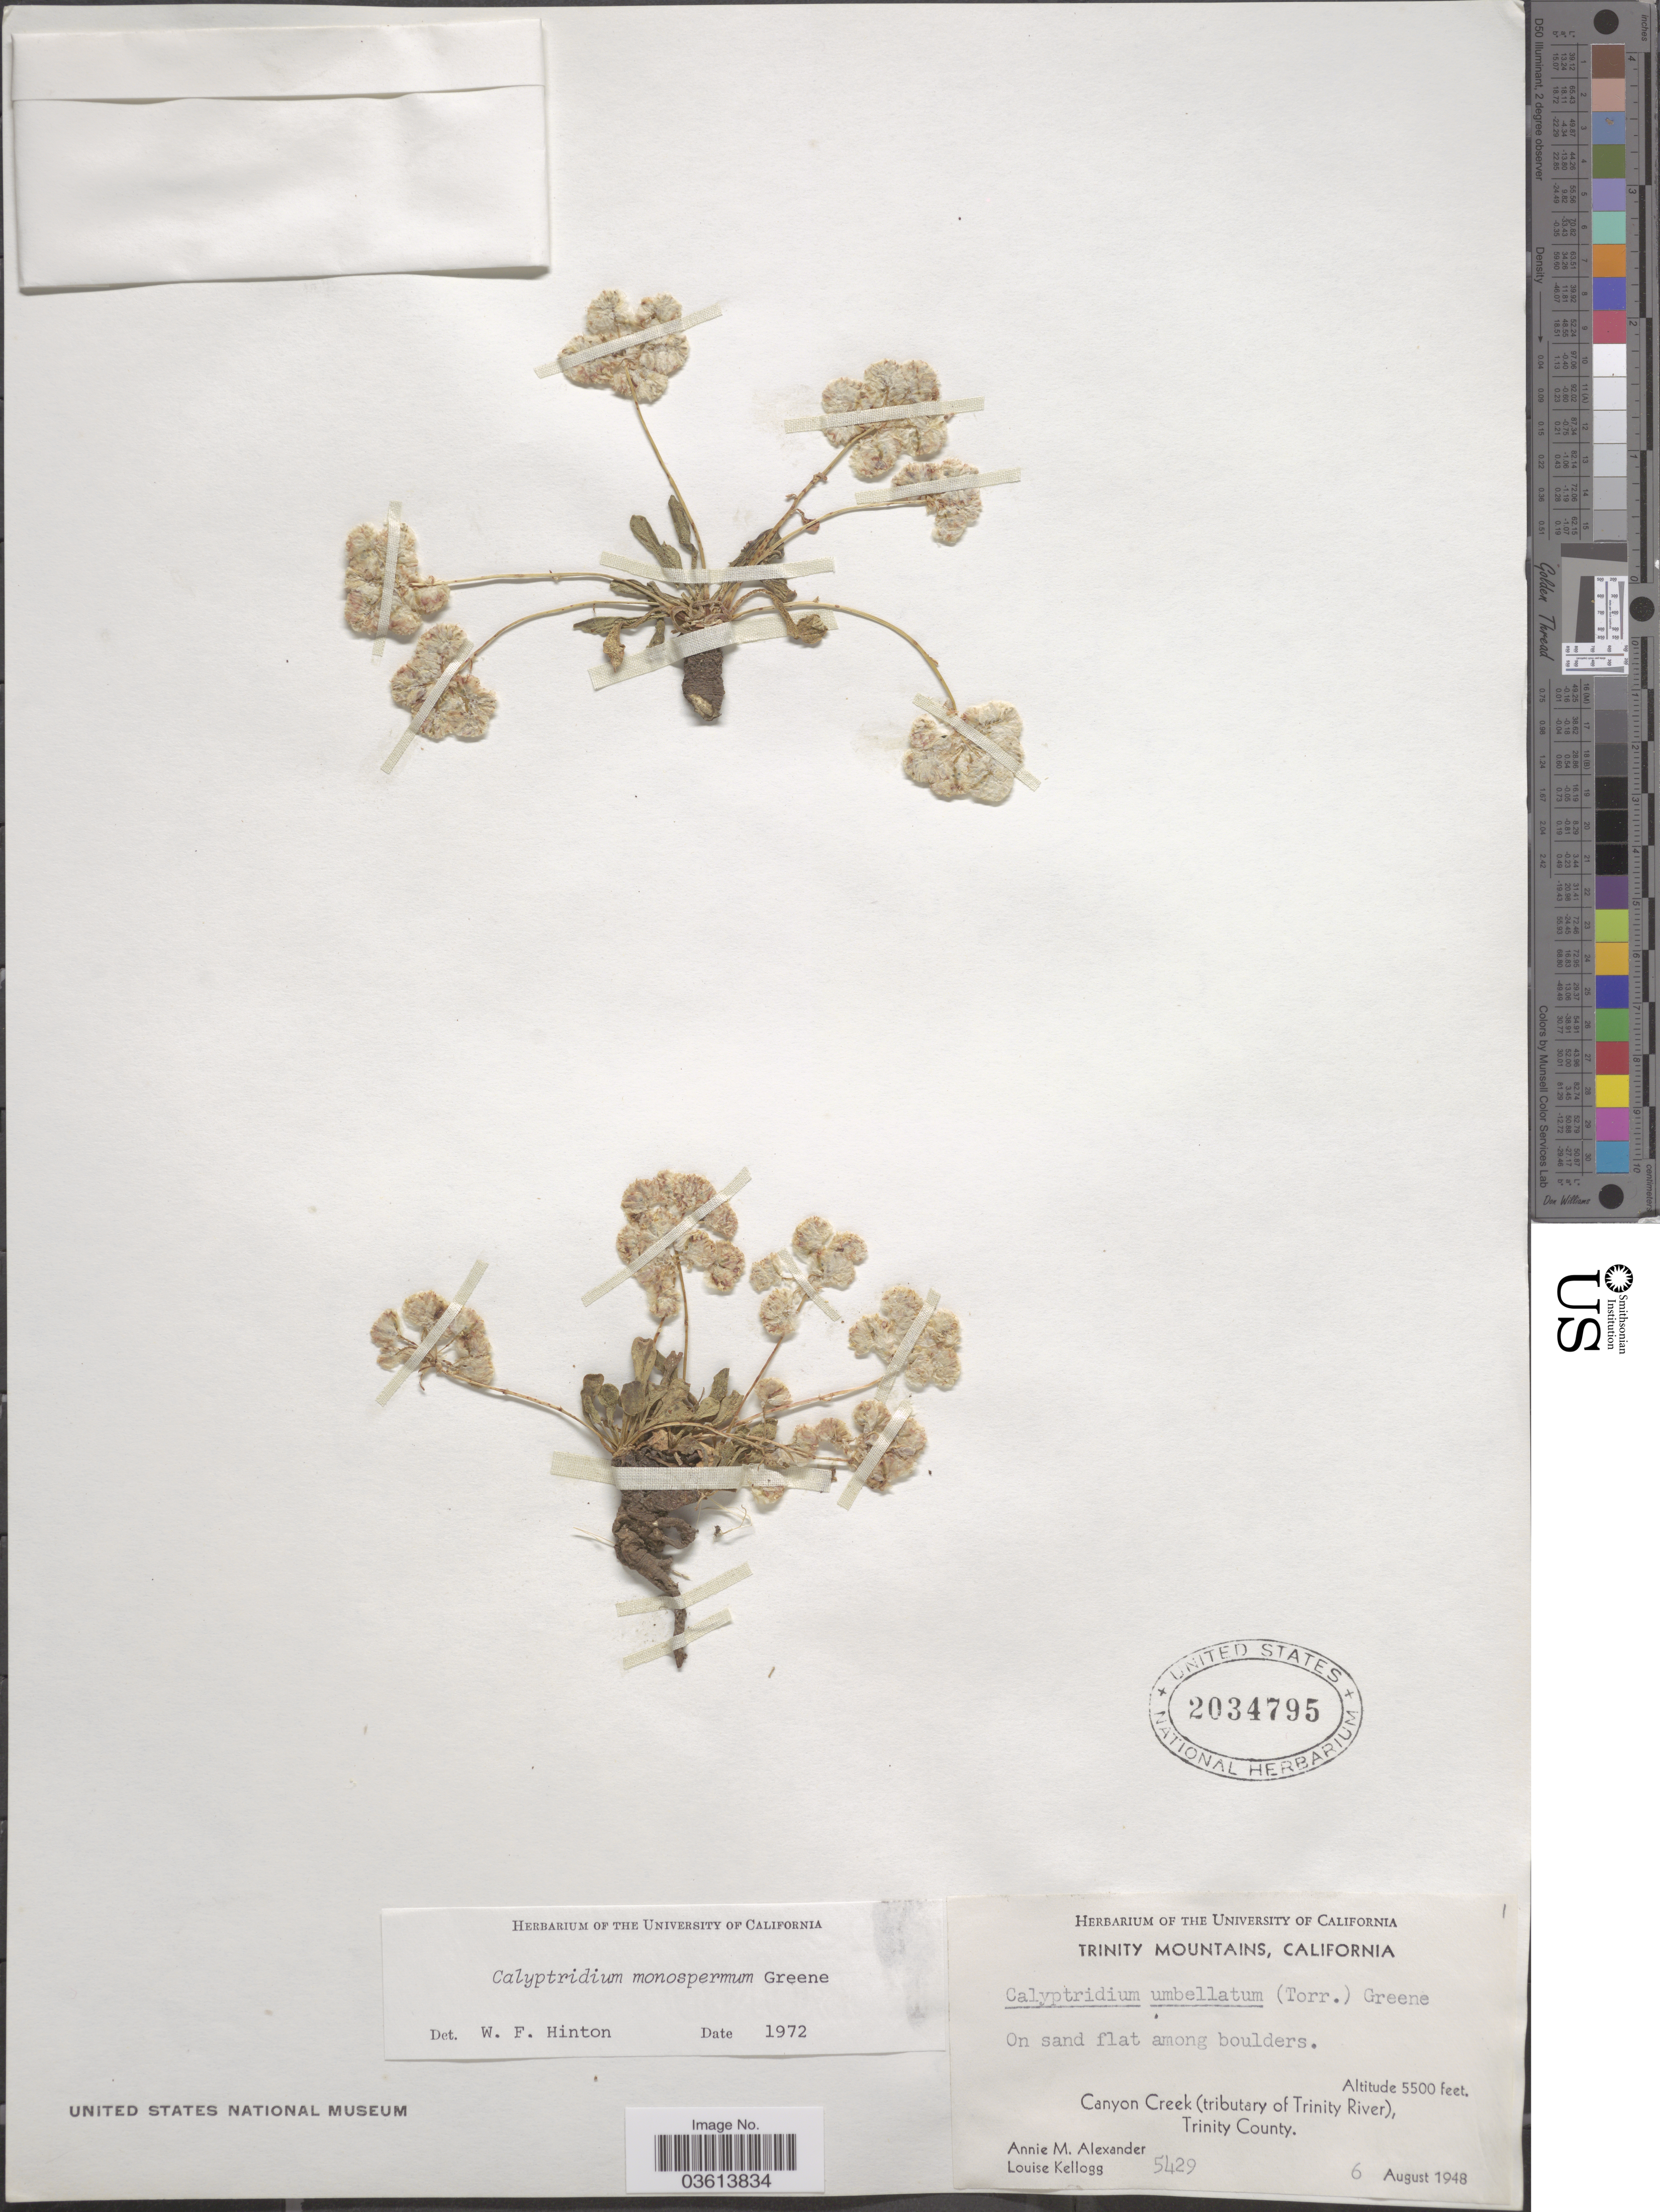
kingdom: Plantae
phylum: Tracheophyta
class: Magnoliopsida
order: Caryophyllales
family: Montiaceae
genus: Calyptridium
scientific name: Calyptridium monospermum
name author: Greene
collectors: A. M. Alexander & L. Kellogg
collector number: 5429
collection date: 1948-08-06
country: United States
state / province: California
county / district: Trinity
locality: Trinity Mountains, Canyon Creek (tributary of Trinity River), Trinity County.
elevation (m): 1676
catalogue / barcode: US 2034795